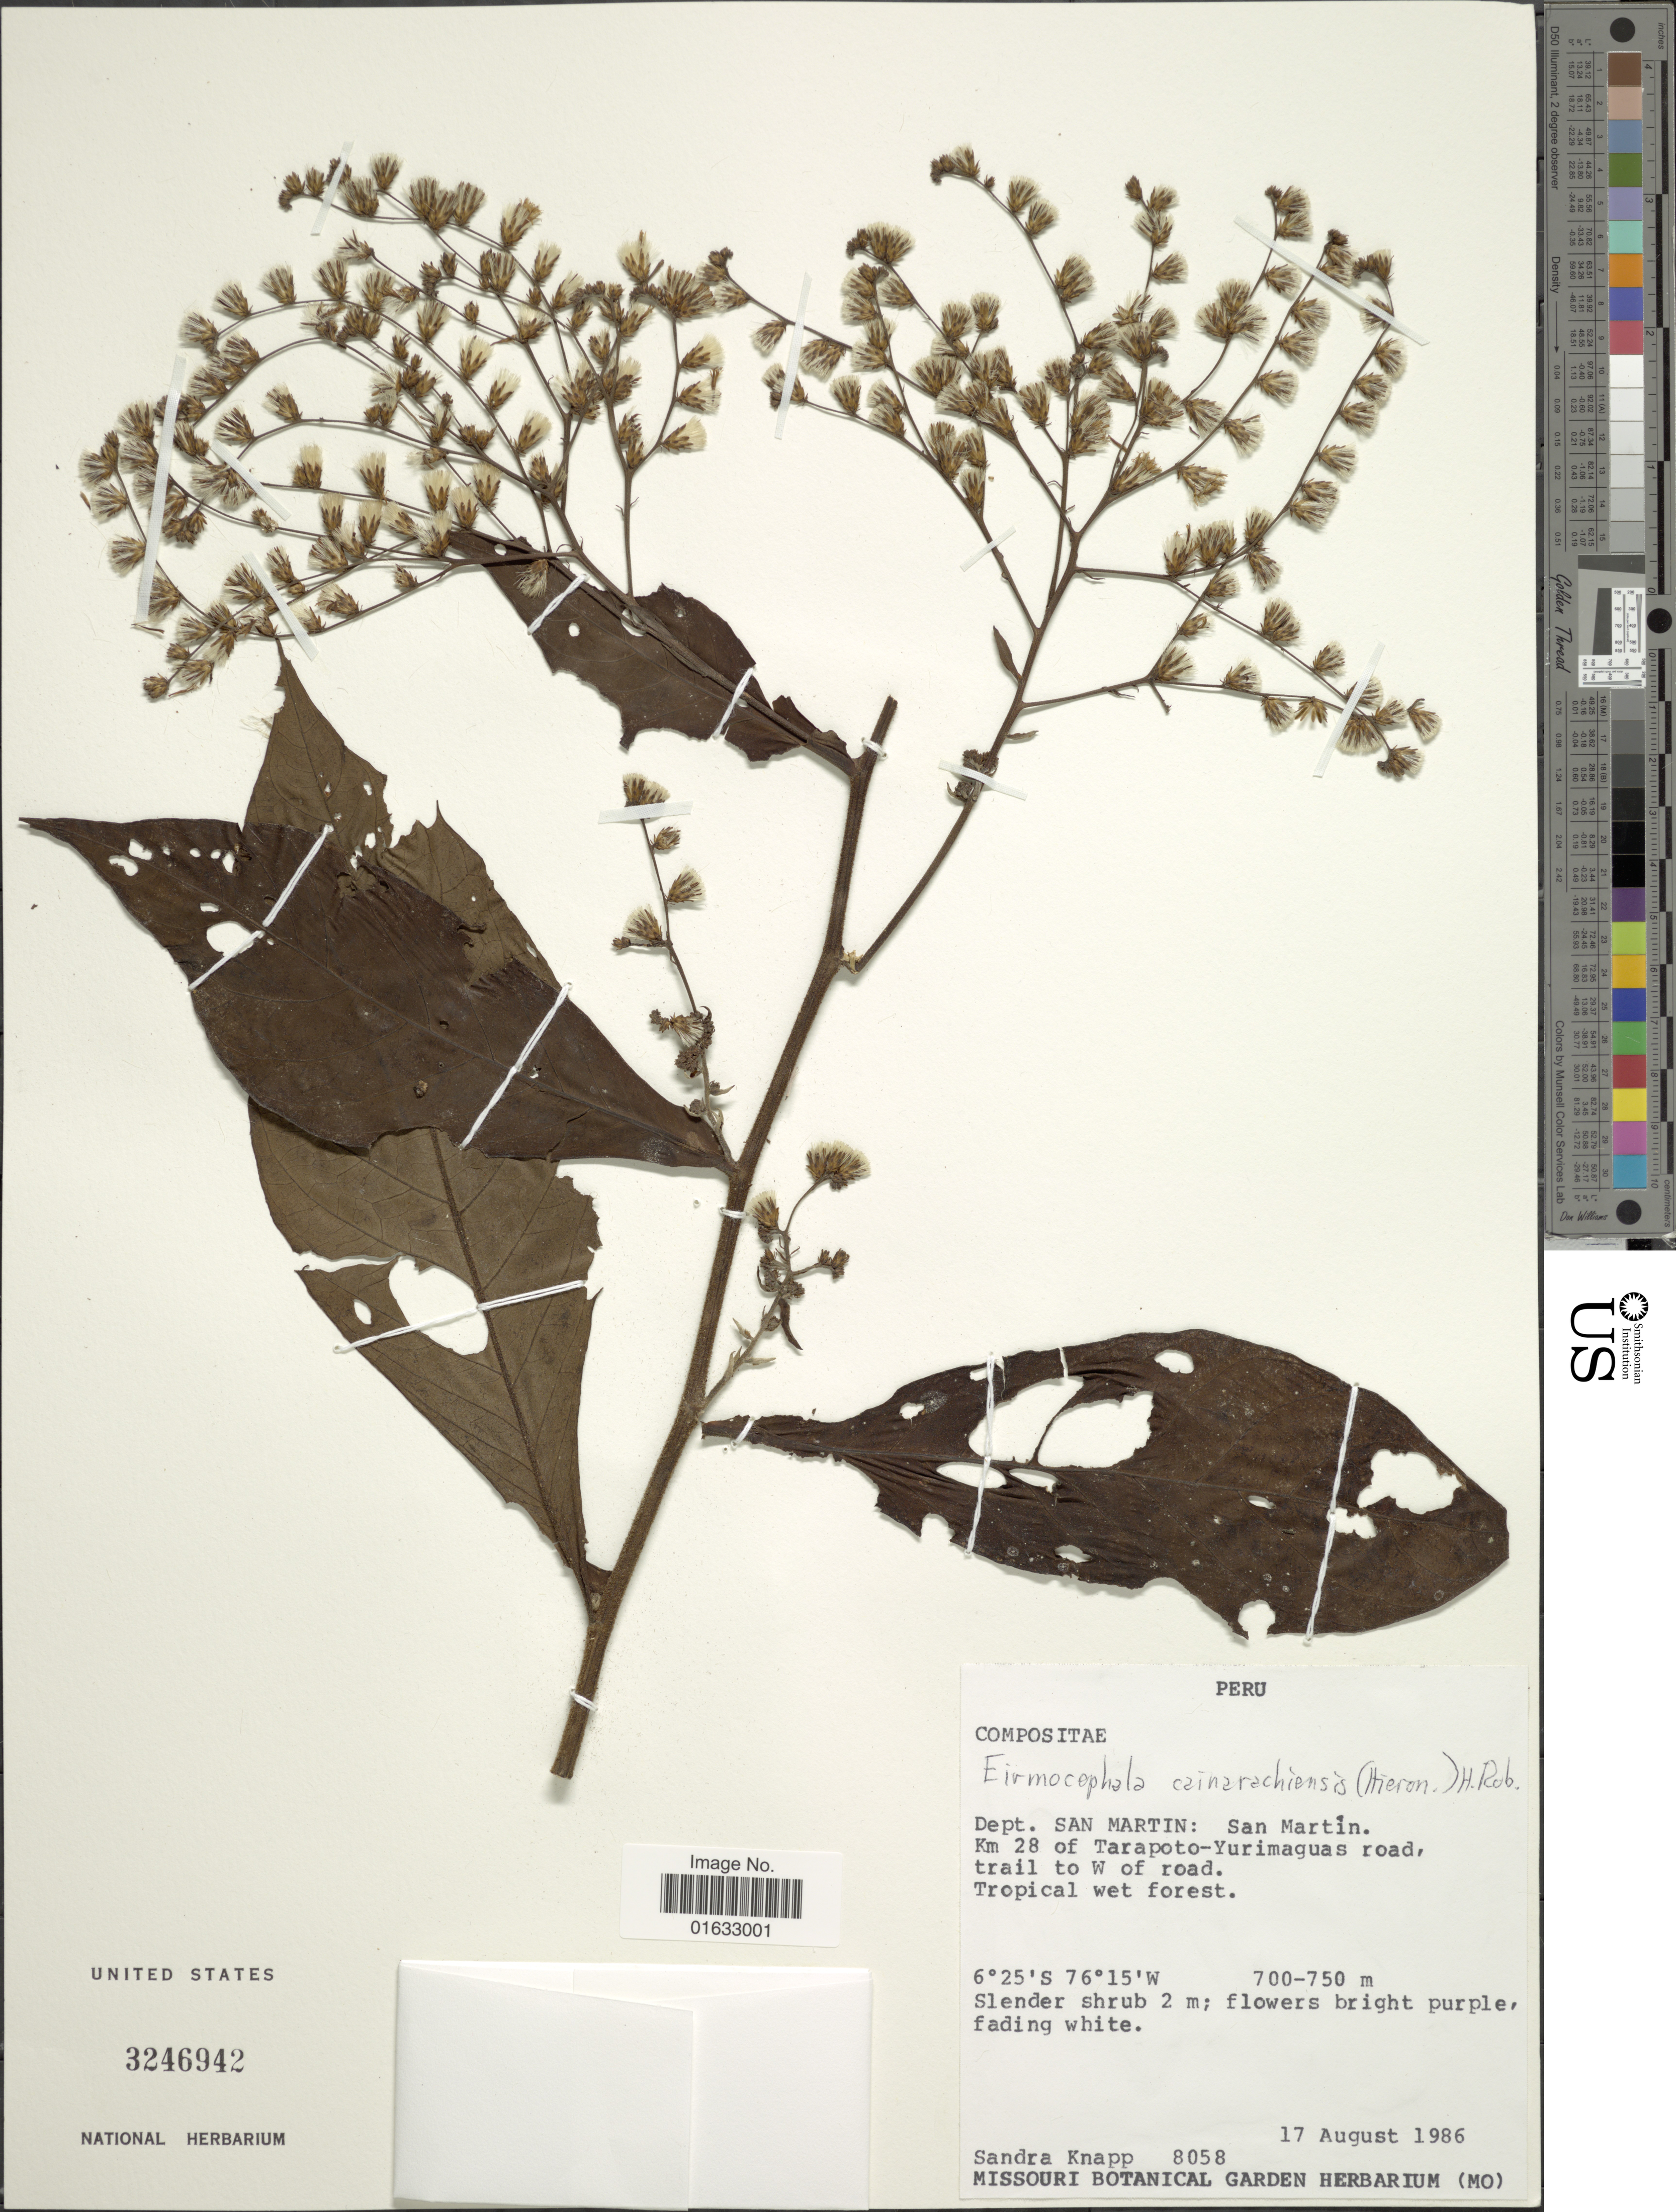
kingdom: Plantae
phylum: Tracheophyta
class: Magnoliopsida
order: Asterales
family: Asteraceae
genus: Eirmocephala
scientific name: Eirmocephala cainarachiensis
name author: (Hieron.) H. Rob.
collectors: S. Knapp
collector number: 8058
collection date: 1986-08-17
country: Peru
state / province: San Martín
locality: Peru, Dept. San Martin: San Martin. Km. 28 of Tarapoto-Yurimaguas road, trail to W of road.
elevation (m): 700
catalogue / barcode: US 3246942